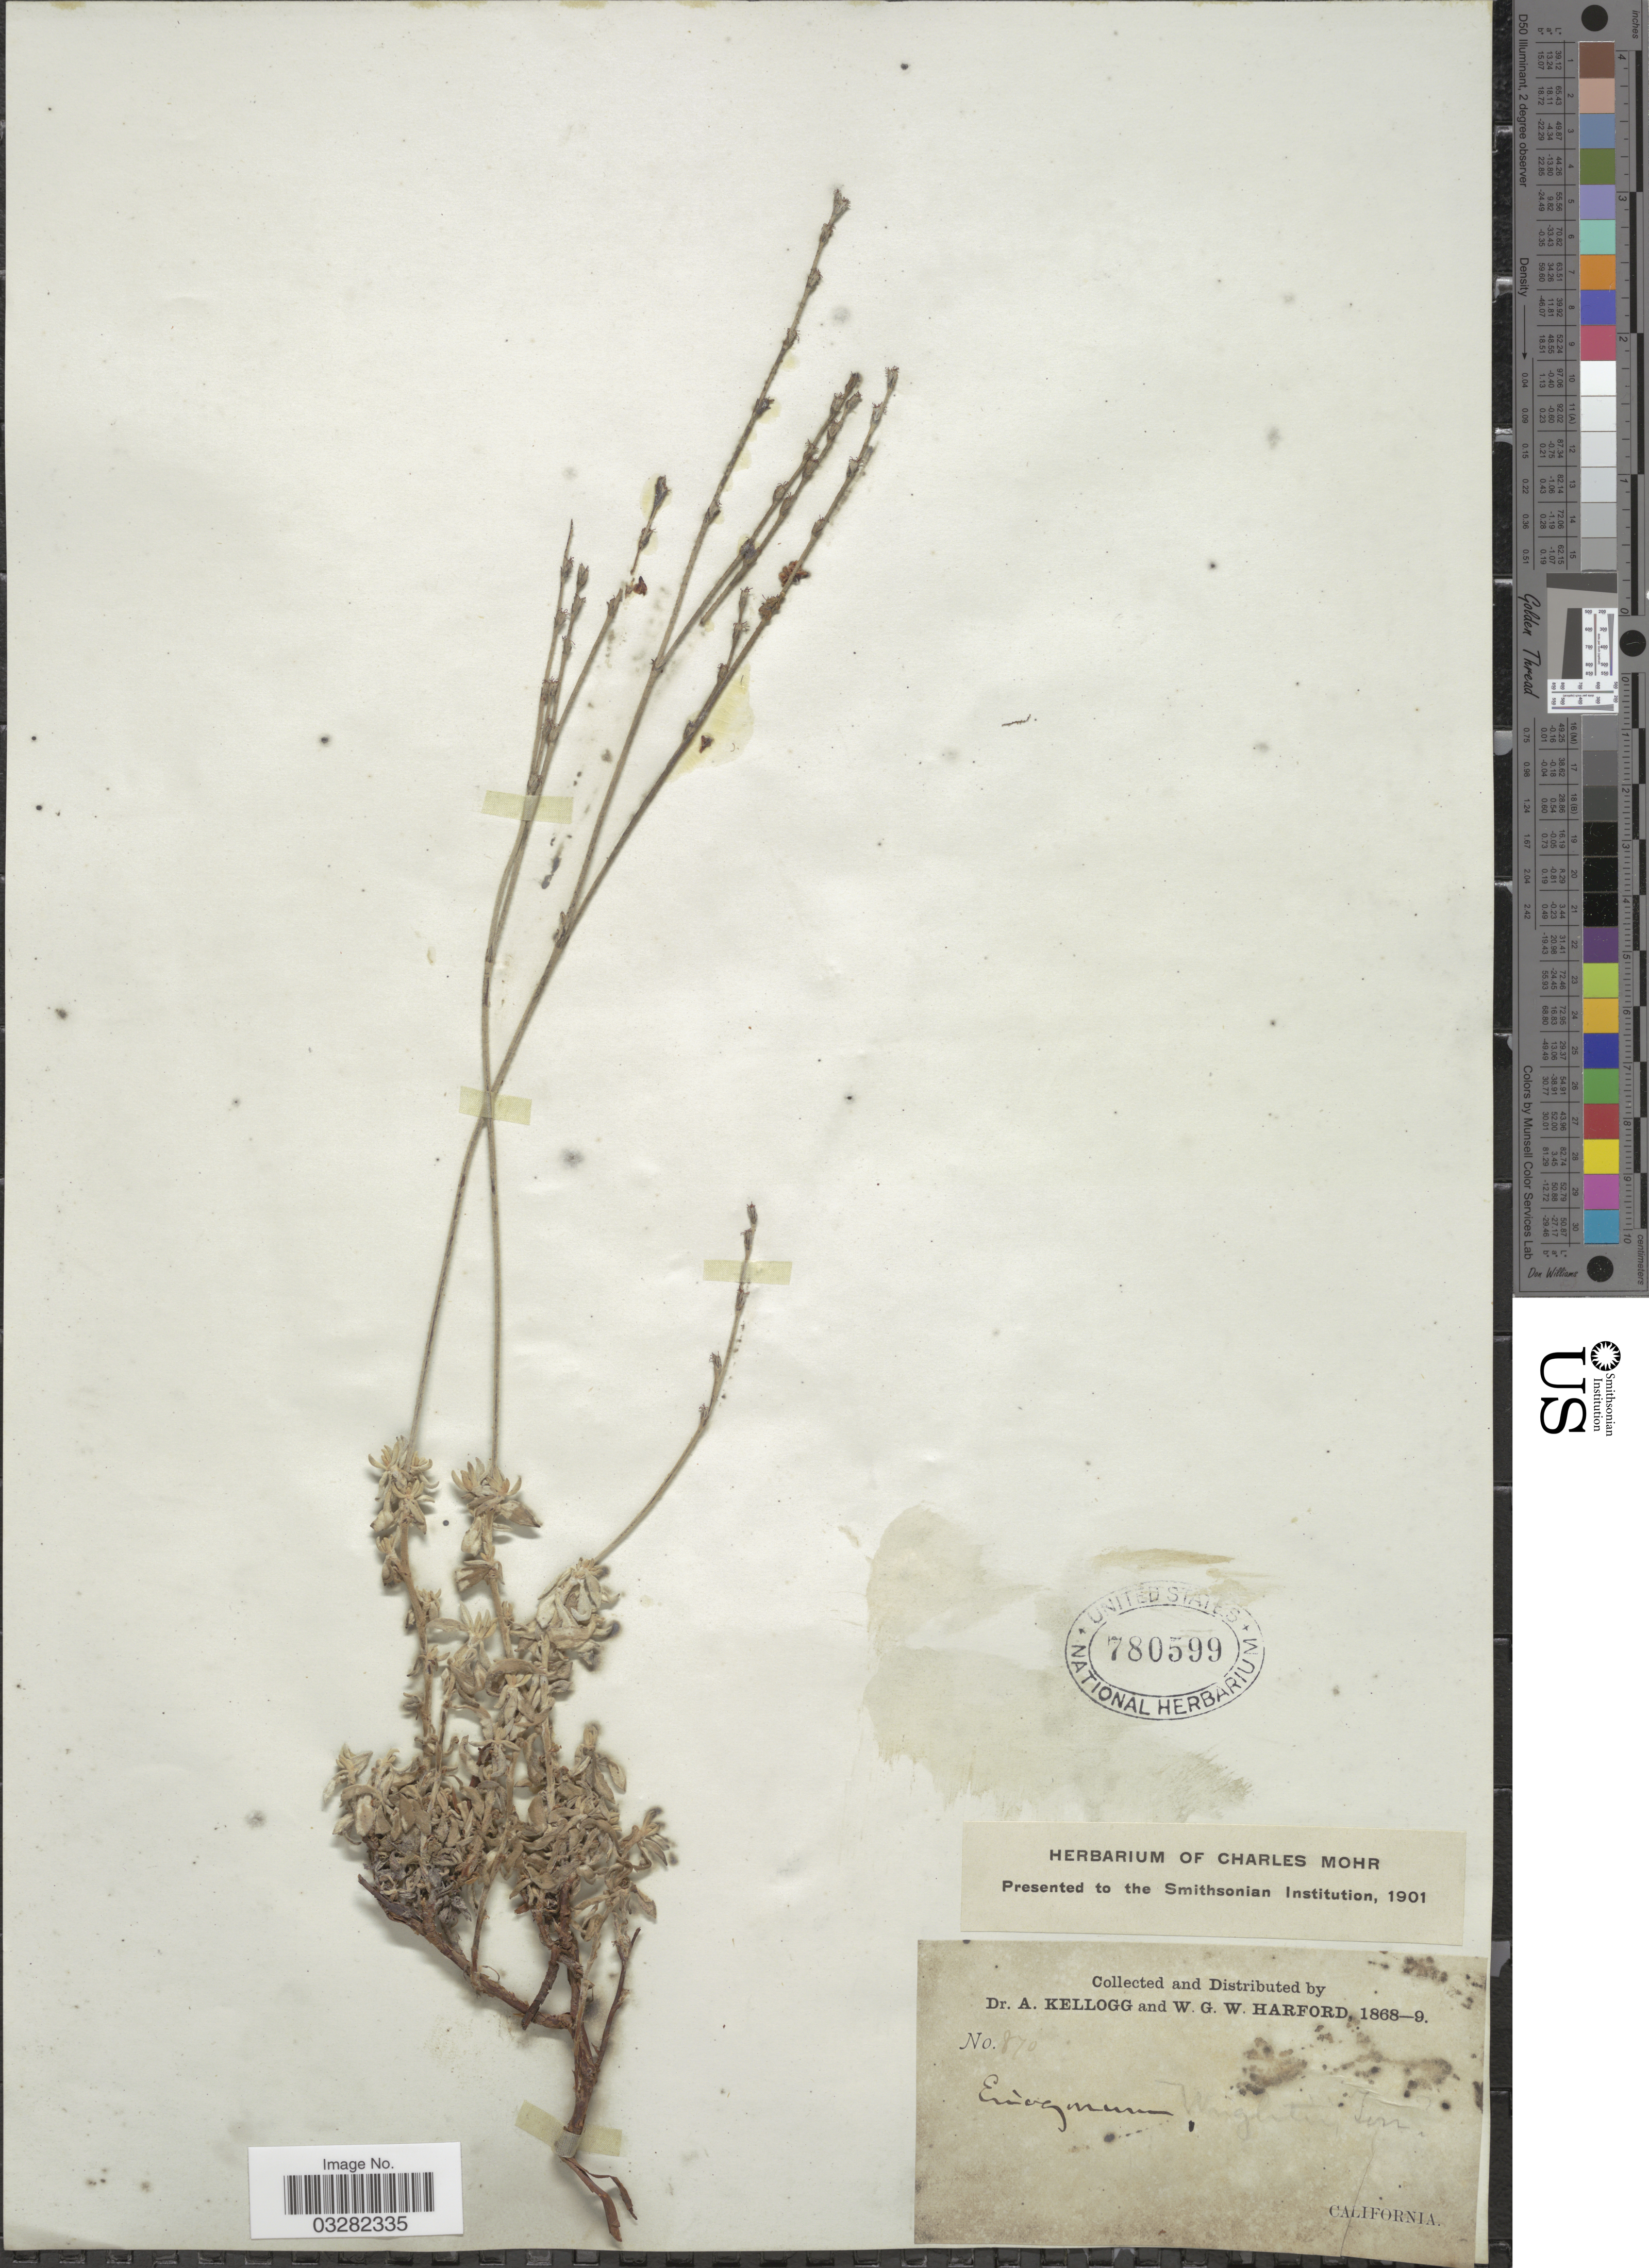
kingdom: Plantae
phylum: Tracheophyta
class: Magnoliopsida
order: Caryophyllales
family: Polygonaceae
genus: Eriogonum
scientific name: Eriogonum wrightii var. trachygonum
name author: (Torr. ex Benth.) Jeps.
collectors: A. Kellogg & W. G. W. Harford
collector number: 870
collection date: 1868/1869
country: United States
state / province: California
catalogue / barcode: US 780599